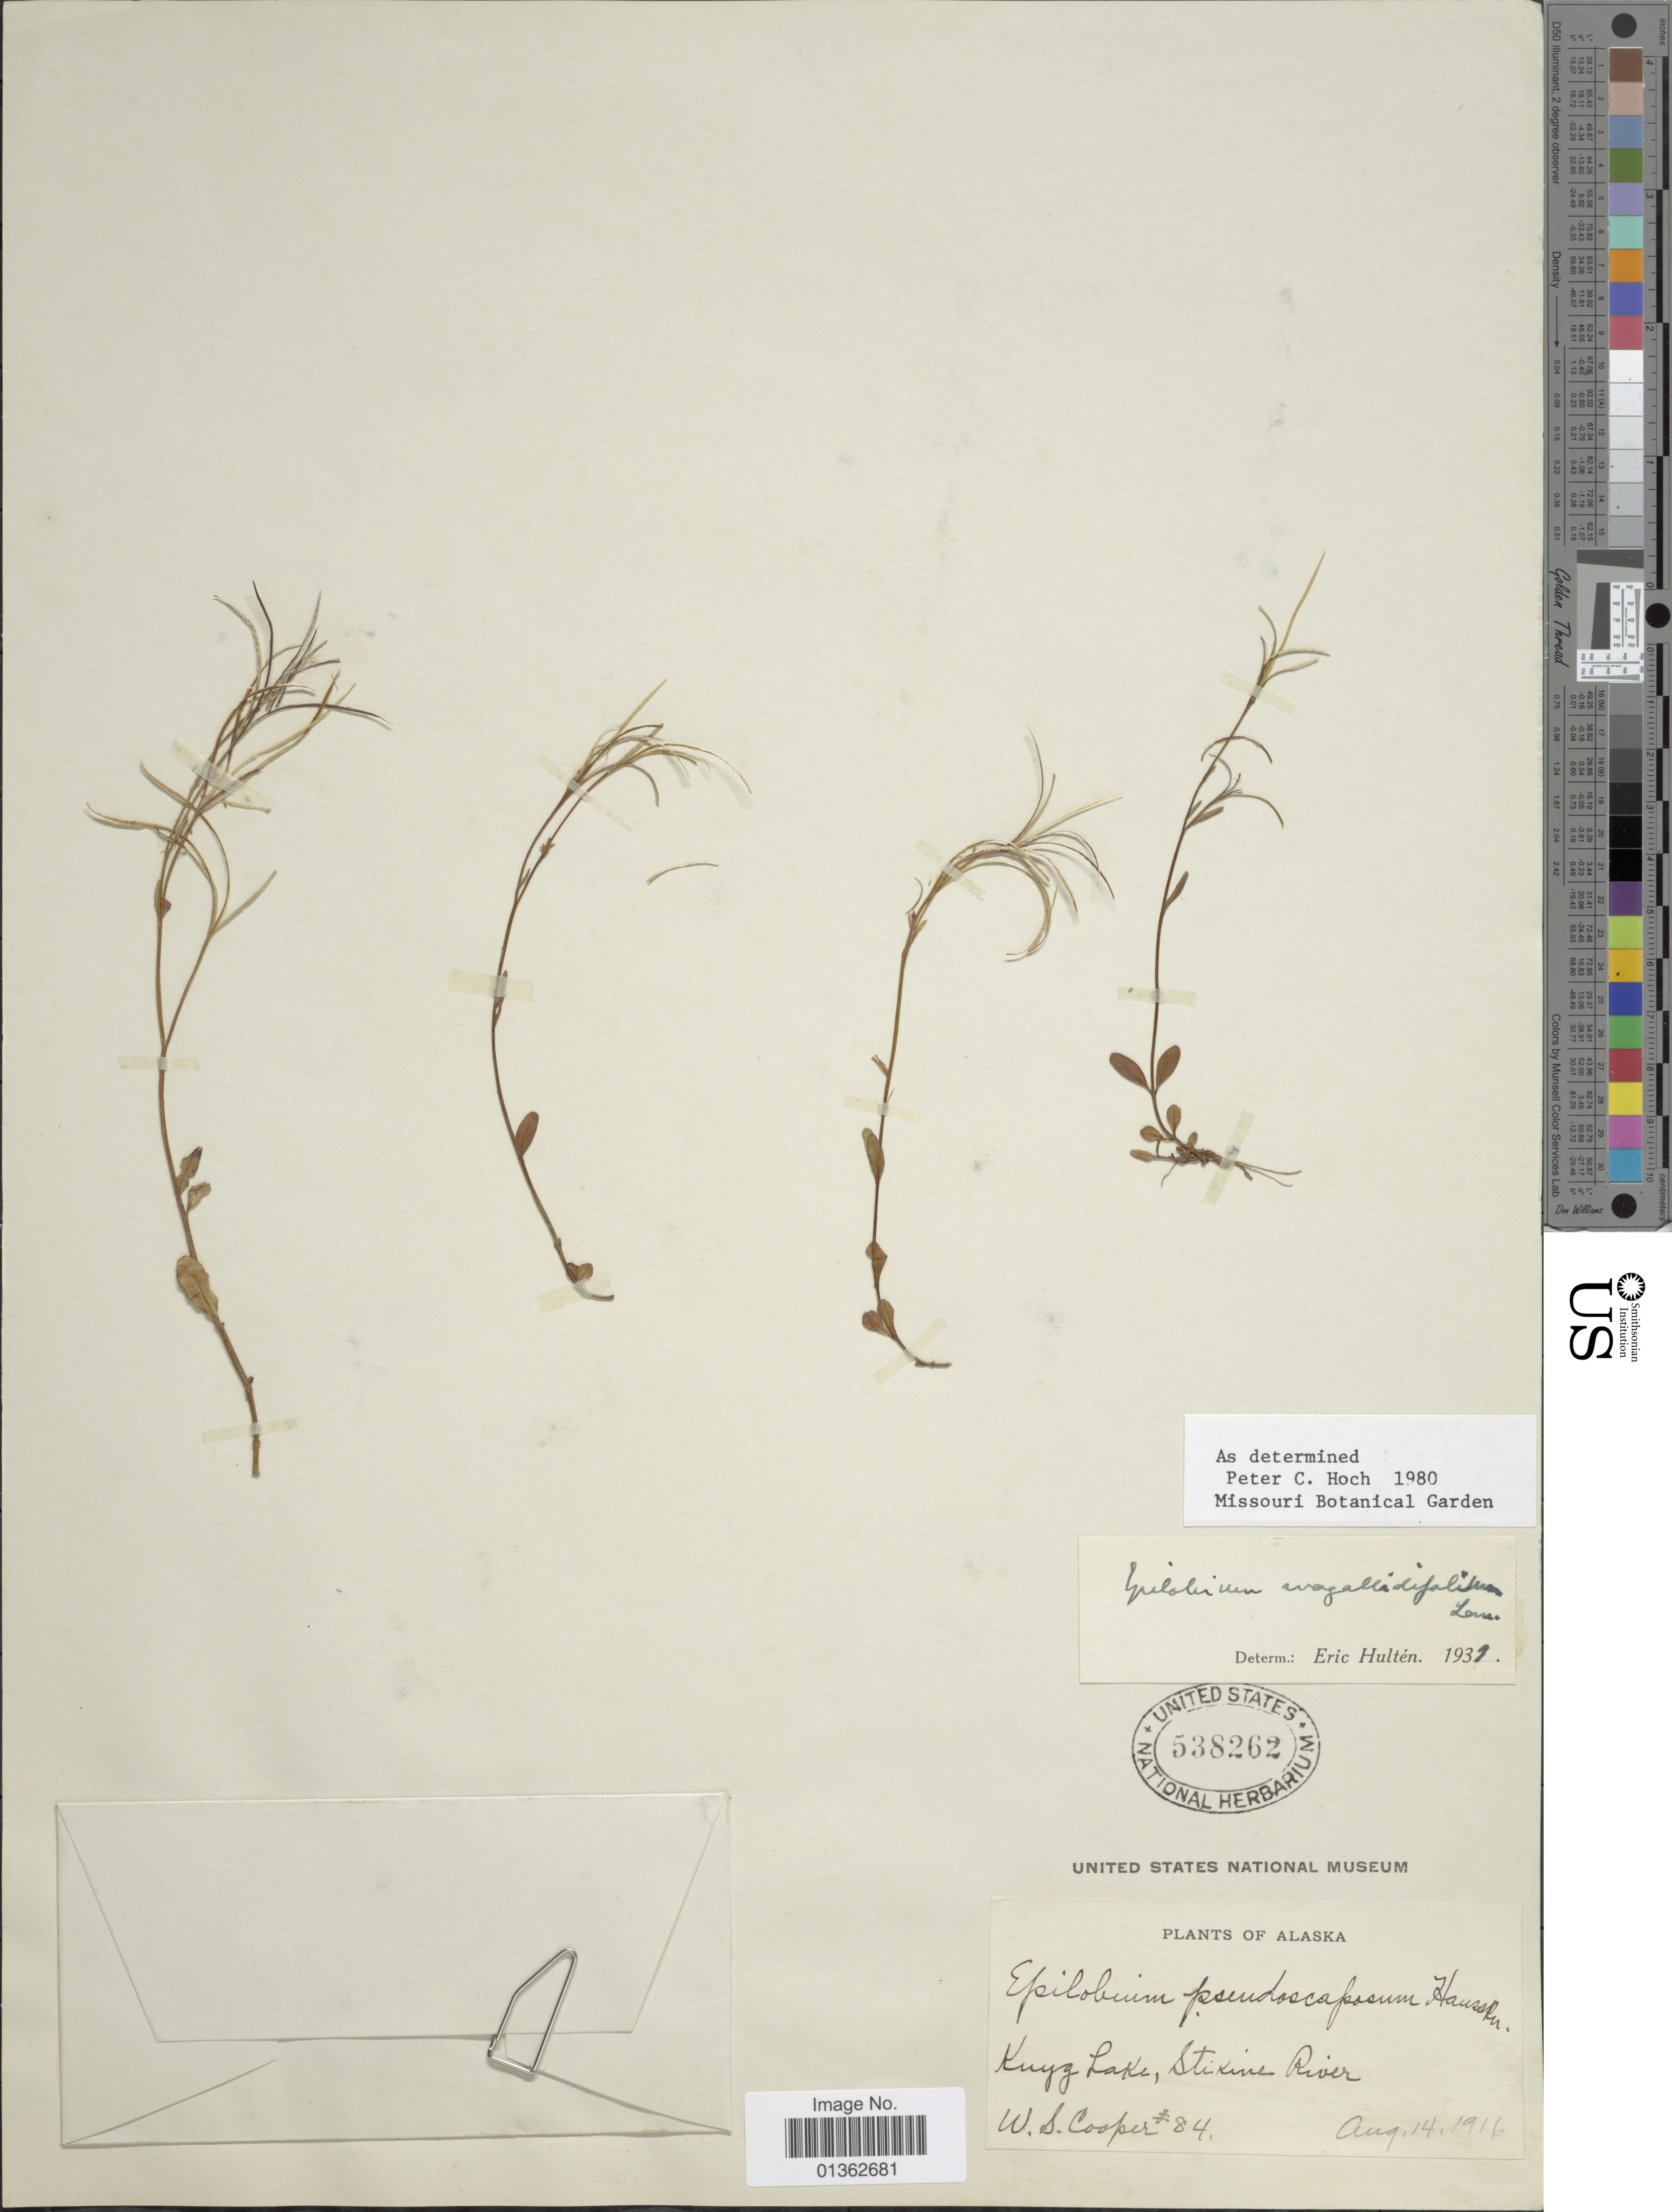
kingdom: Plantae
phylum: Tracheophyta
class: Magnoliopsida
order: Myrtales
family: Onagraceae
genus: Epilobium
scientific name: Epilobium anagallidifolium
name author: Lam.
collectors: W. Cooper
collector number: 84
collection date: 1916-08-14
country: United States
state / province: Alaska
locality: Kuyg Lake, Stikine River.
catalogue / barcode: US 538262